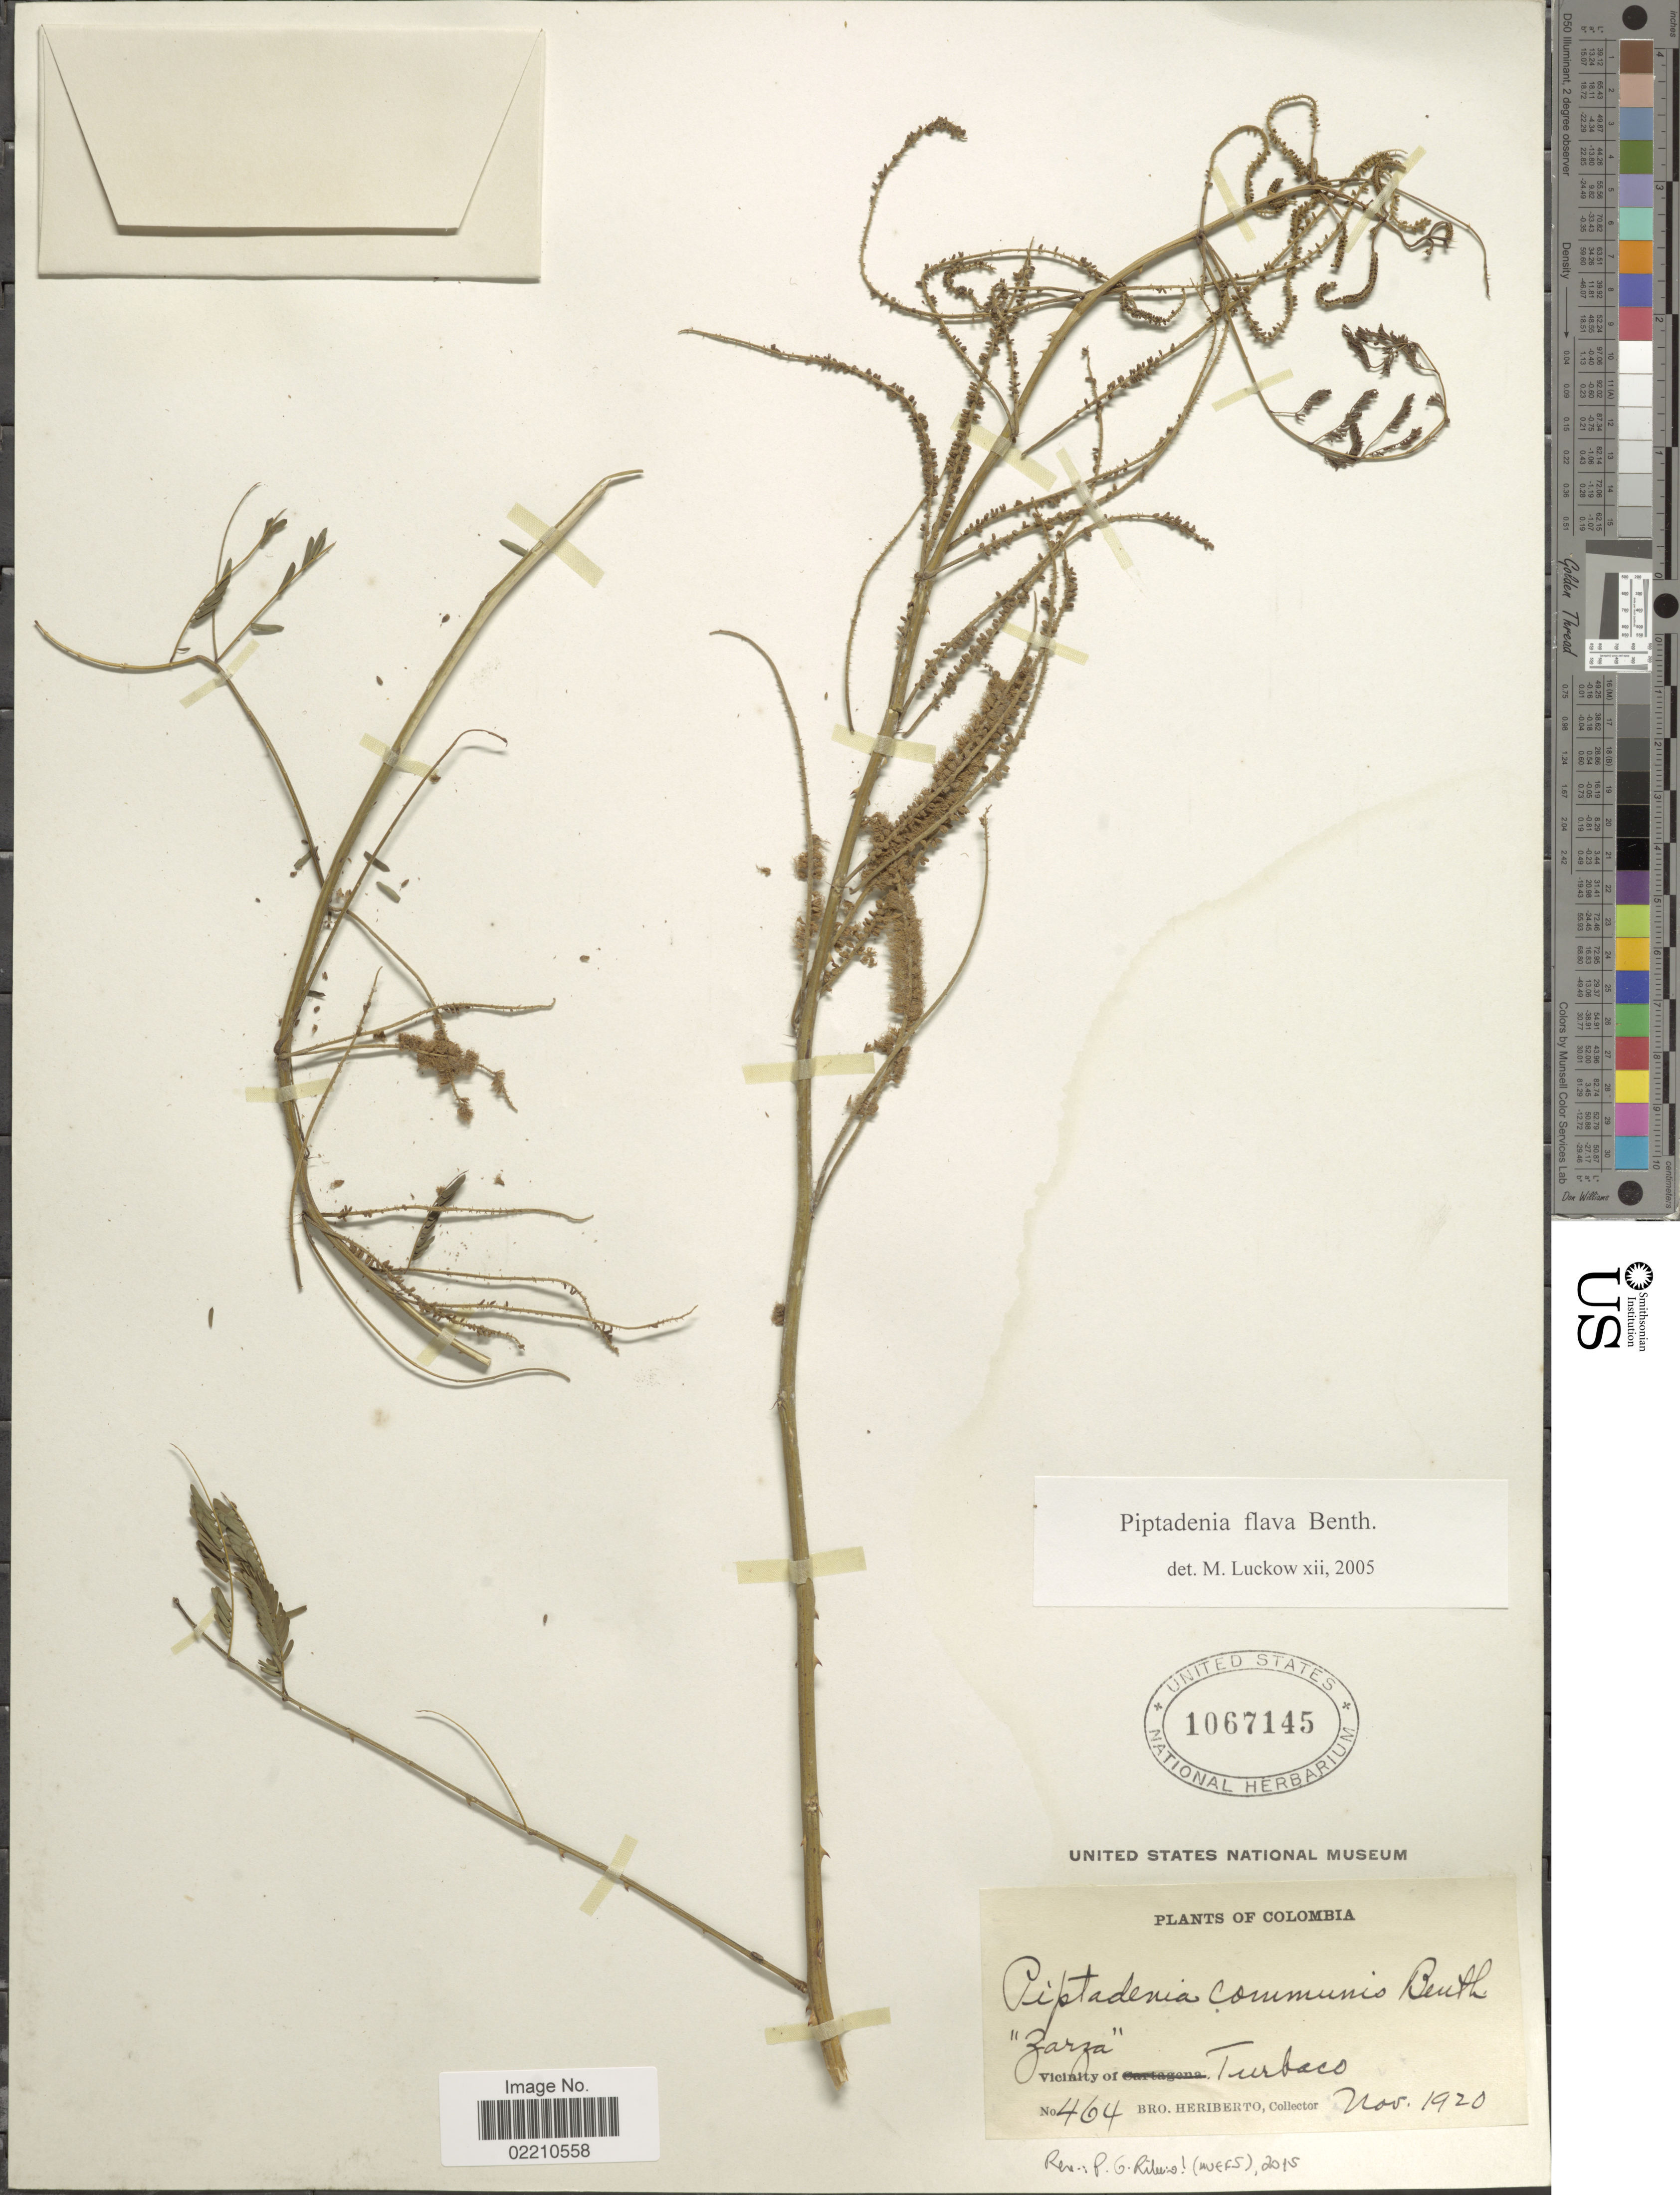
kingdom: Plantae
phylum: Tracheophyta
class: Magnoliopsida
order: Fabales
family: Fabaceae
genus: Piptadenia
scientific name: Piptadenia flava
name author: (DC.) Benth.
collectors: B. Heriberto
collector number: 464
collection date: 1920-11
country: Colombia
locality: Vicinity of Turbaco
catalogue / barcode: US 1067145